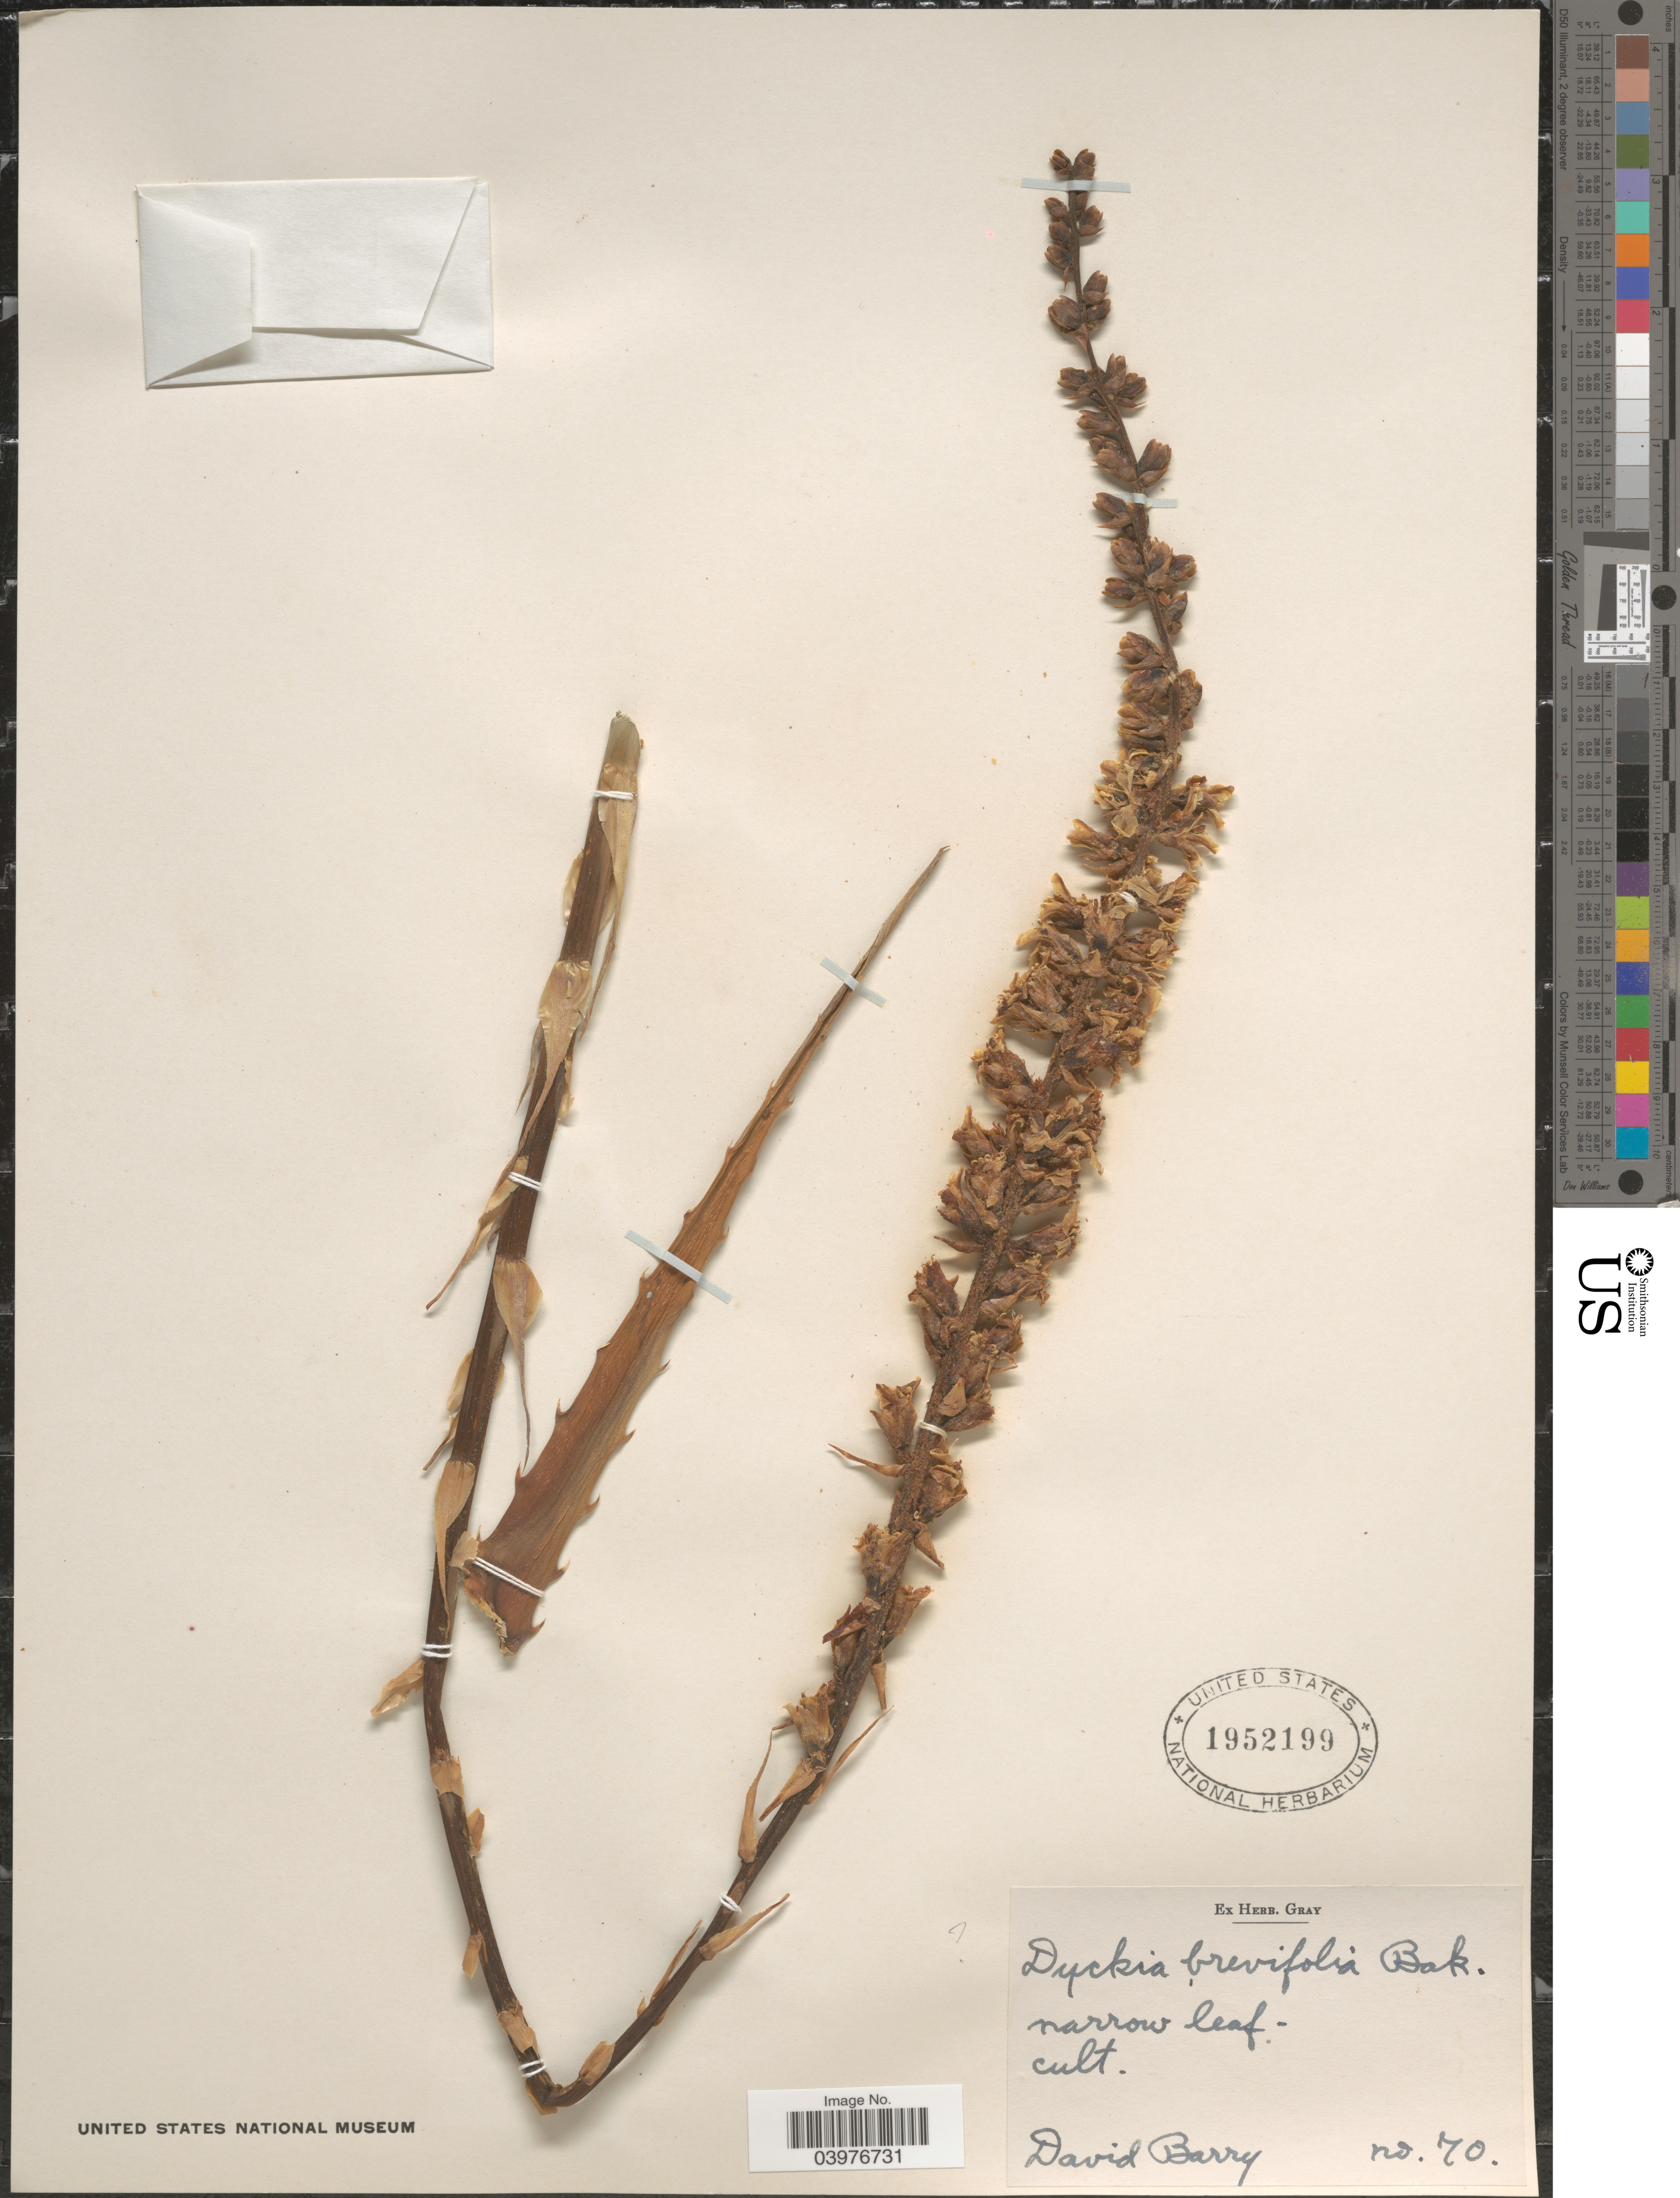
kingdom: Plantae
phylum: Tracheophyta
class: Liliopsida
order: Poales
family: Bromeliaceae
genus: Dyckia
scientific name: Dyckia brevifolia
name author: Baker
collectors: D. Barry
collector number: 70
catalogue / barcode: US 1952199